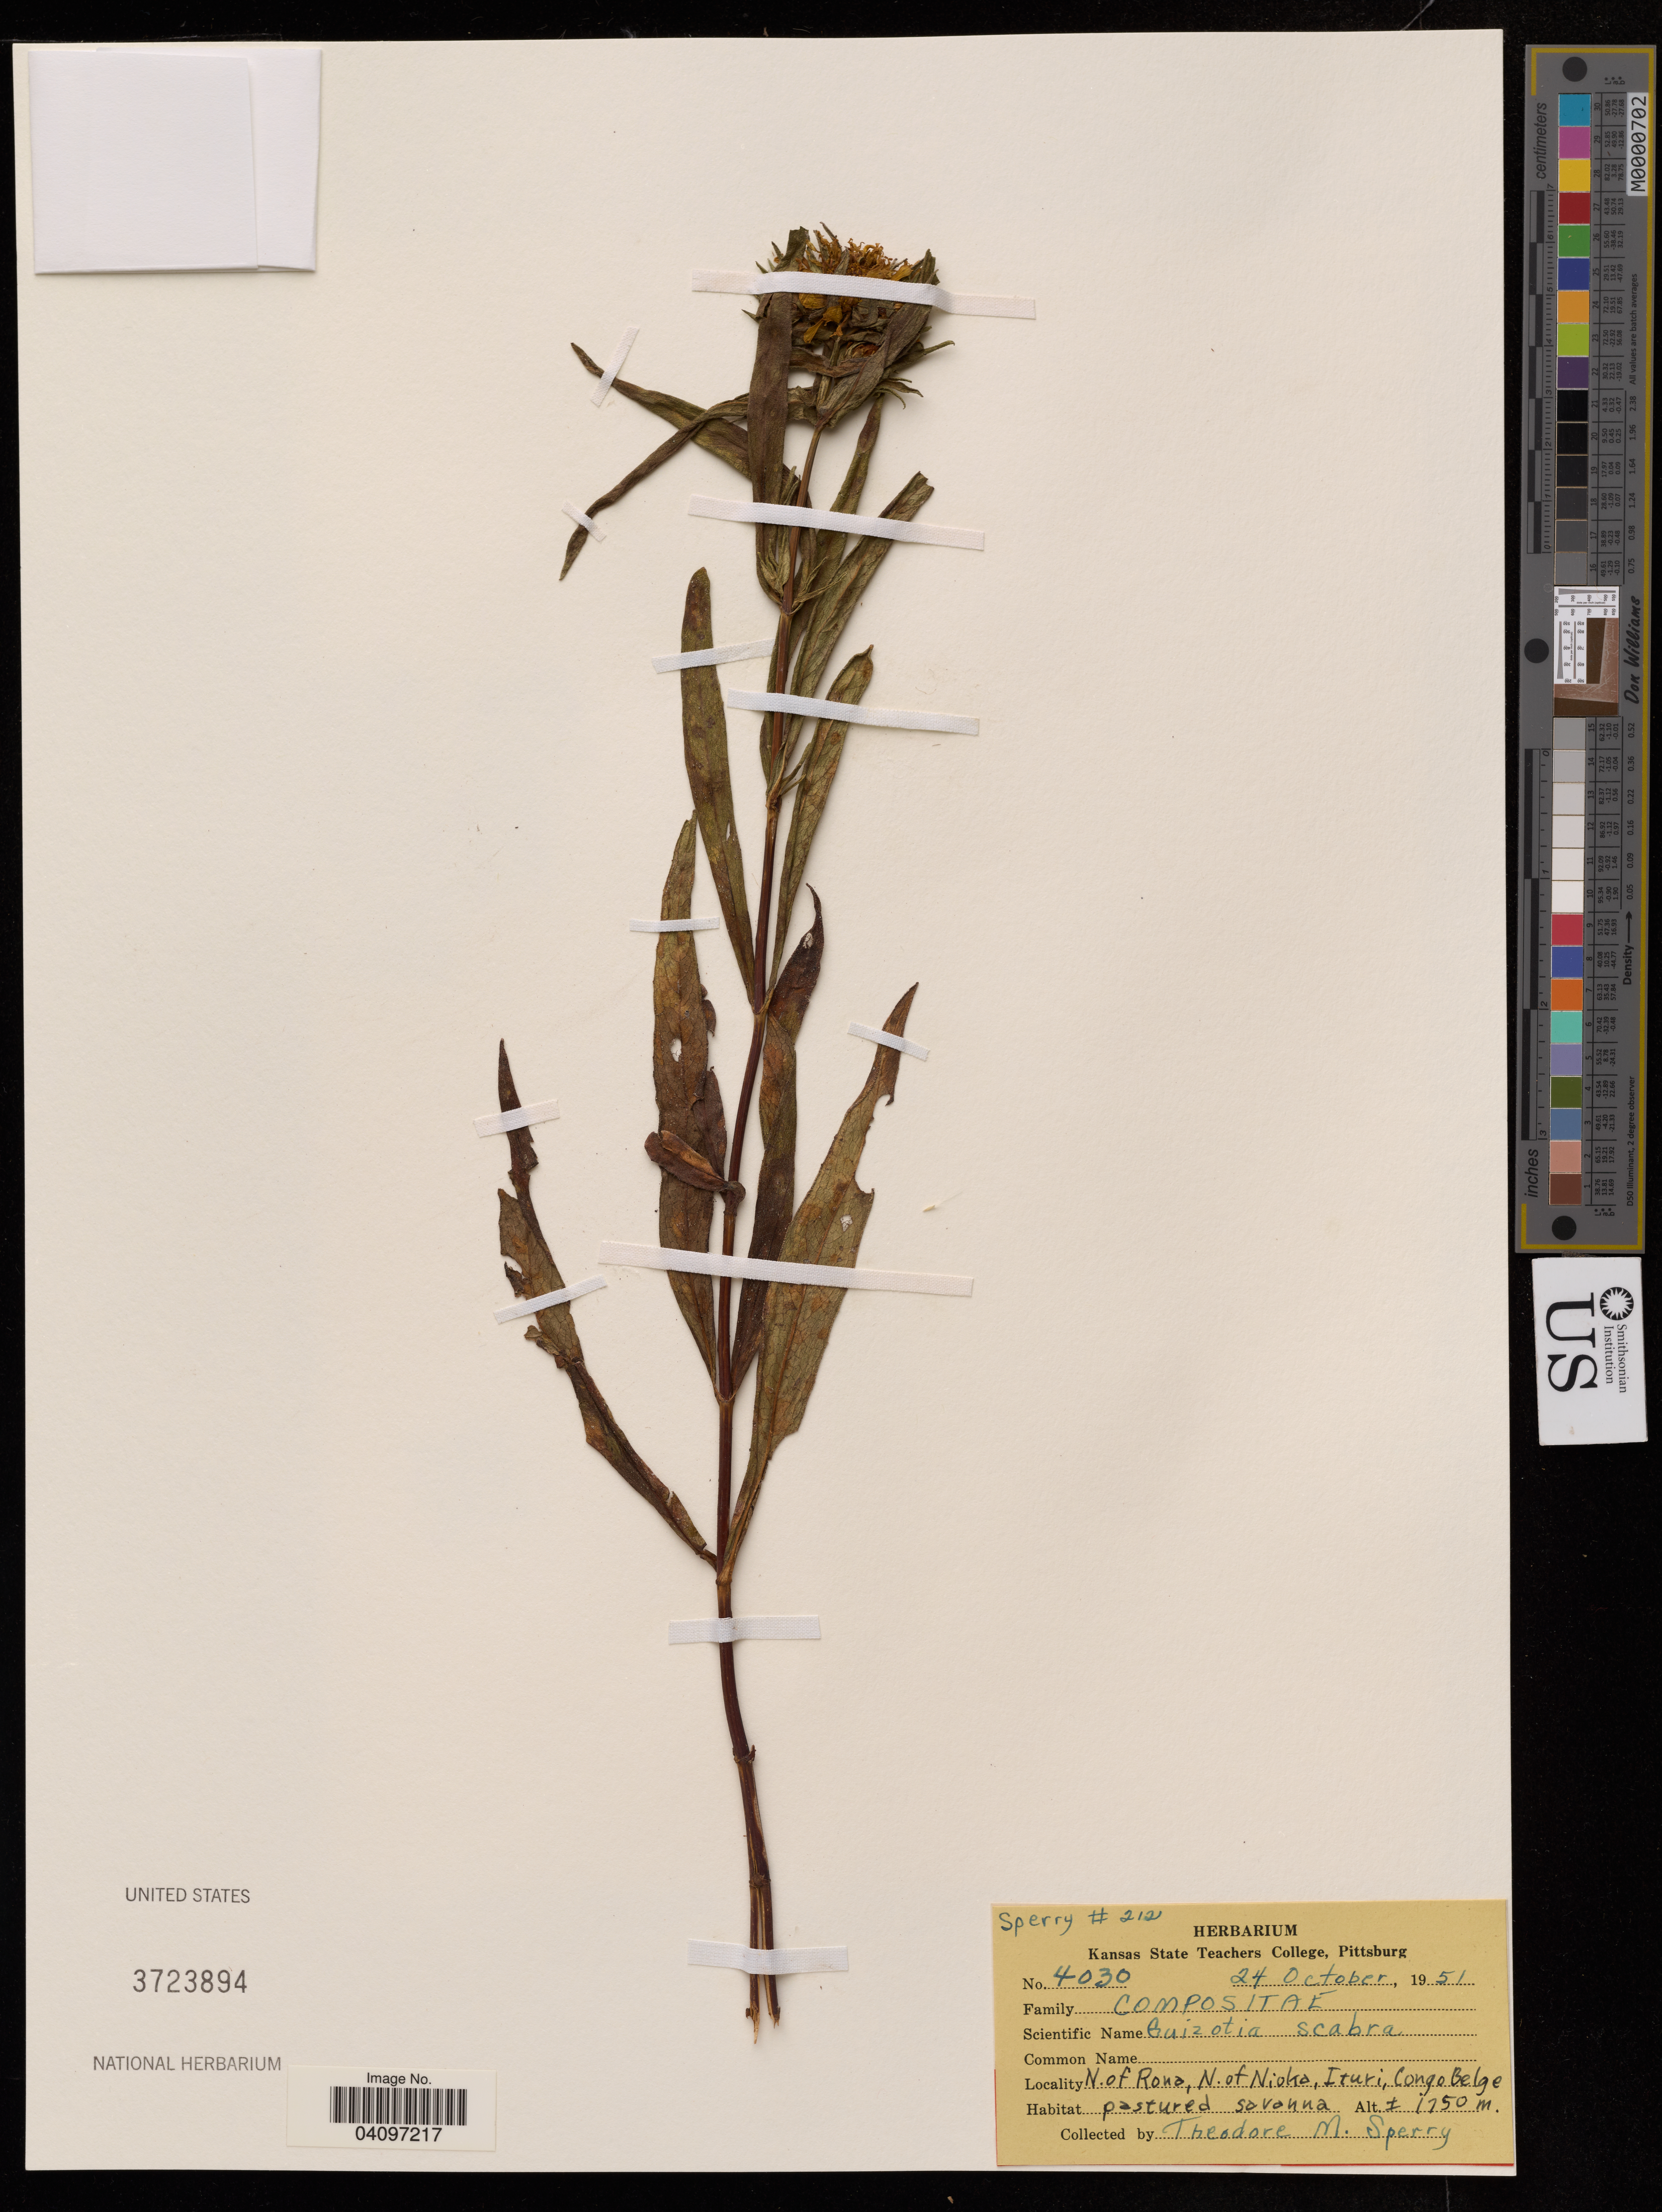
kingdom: Plantae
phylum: Tracheophyta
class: Magnoliopsida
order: Asterales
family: Asteraceae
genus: Guizotia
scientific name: Guizotia scabra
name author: Chiov.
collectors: T. Sperry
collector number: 4030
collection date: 1951-10-24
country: Congo, Democratic Republic of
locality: N. of Rona, N. of Nioka, Ituri.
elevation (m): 1750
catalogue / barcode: US 3723894